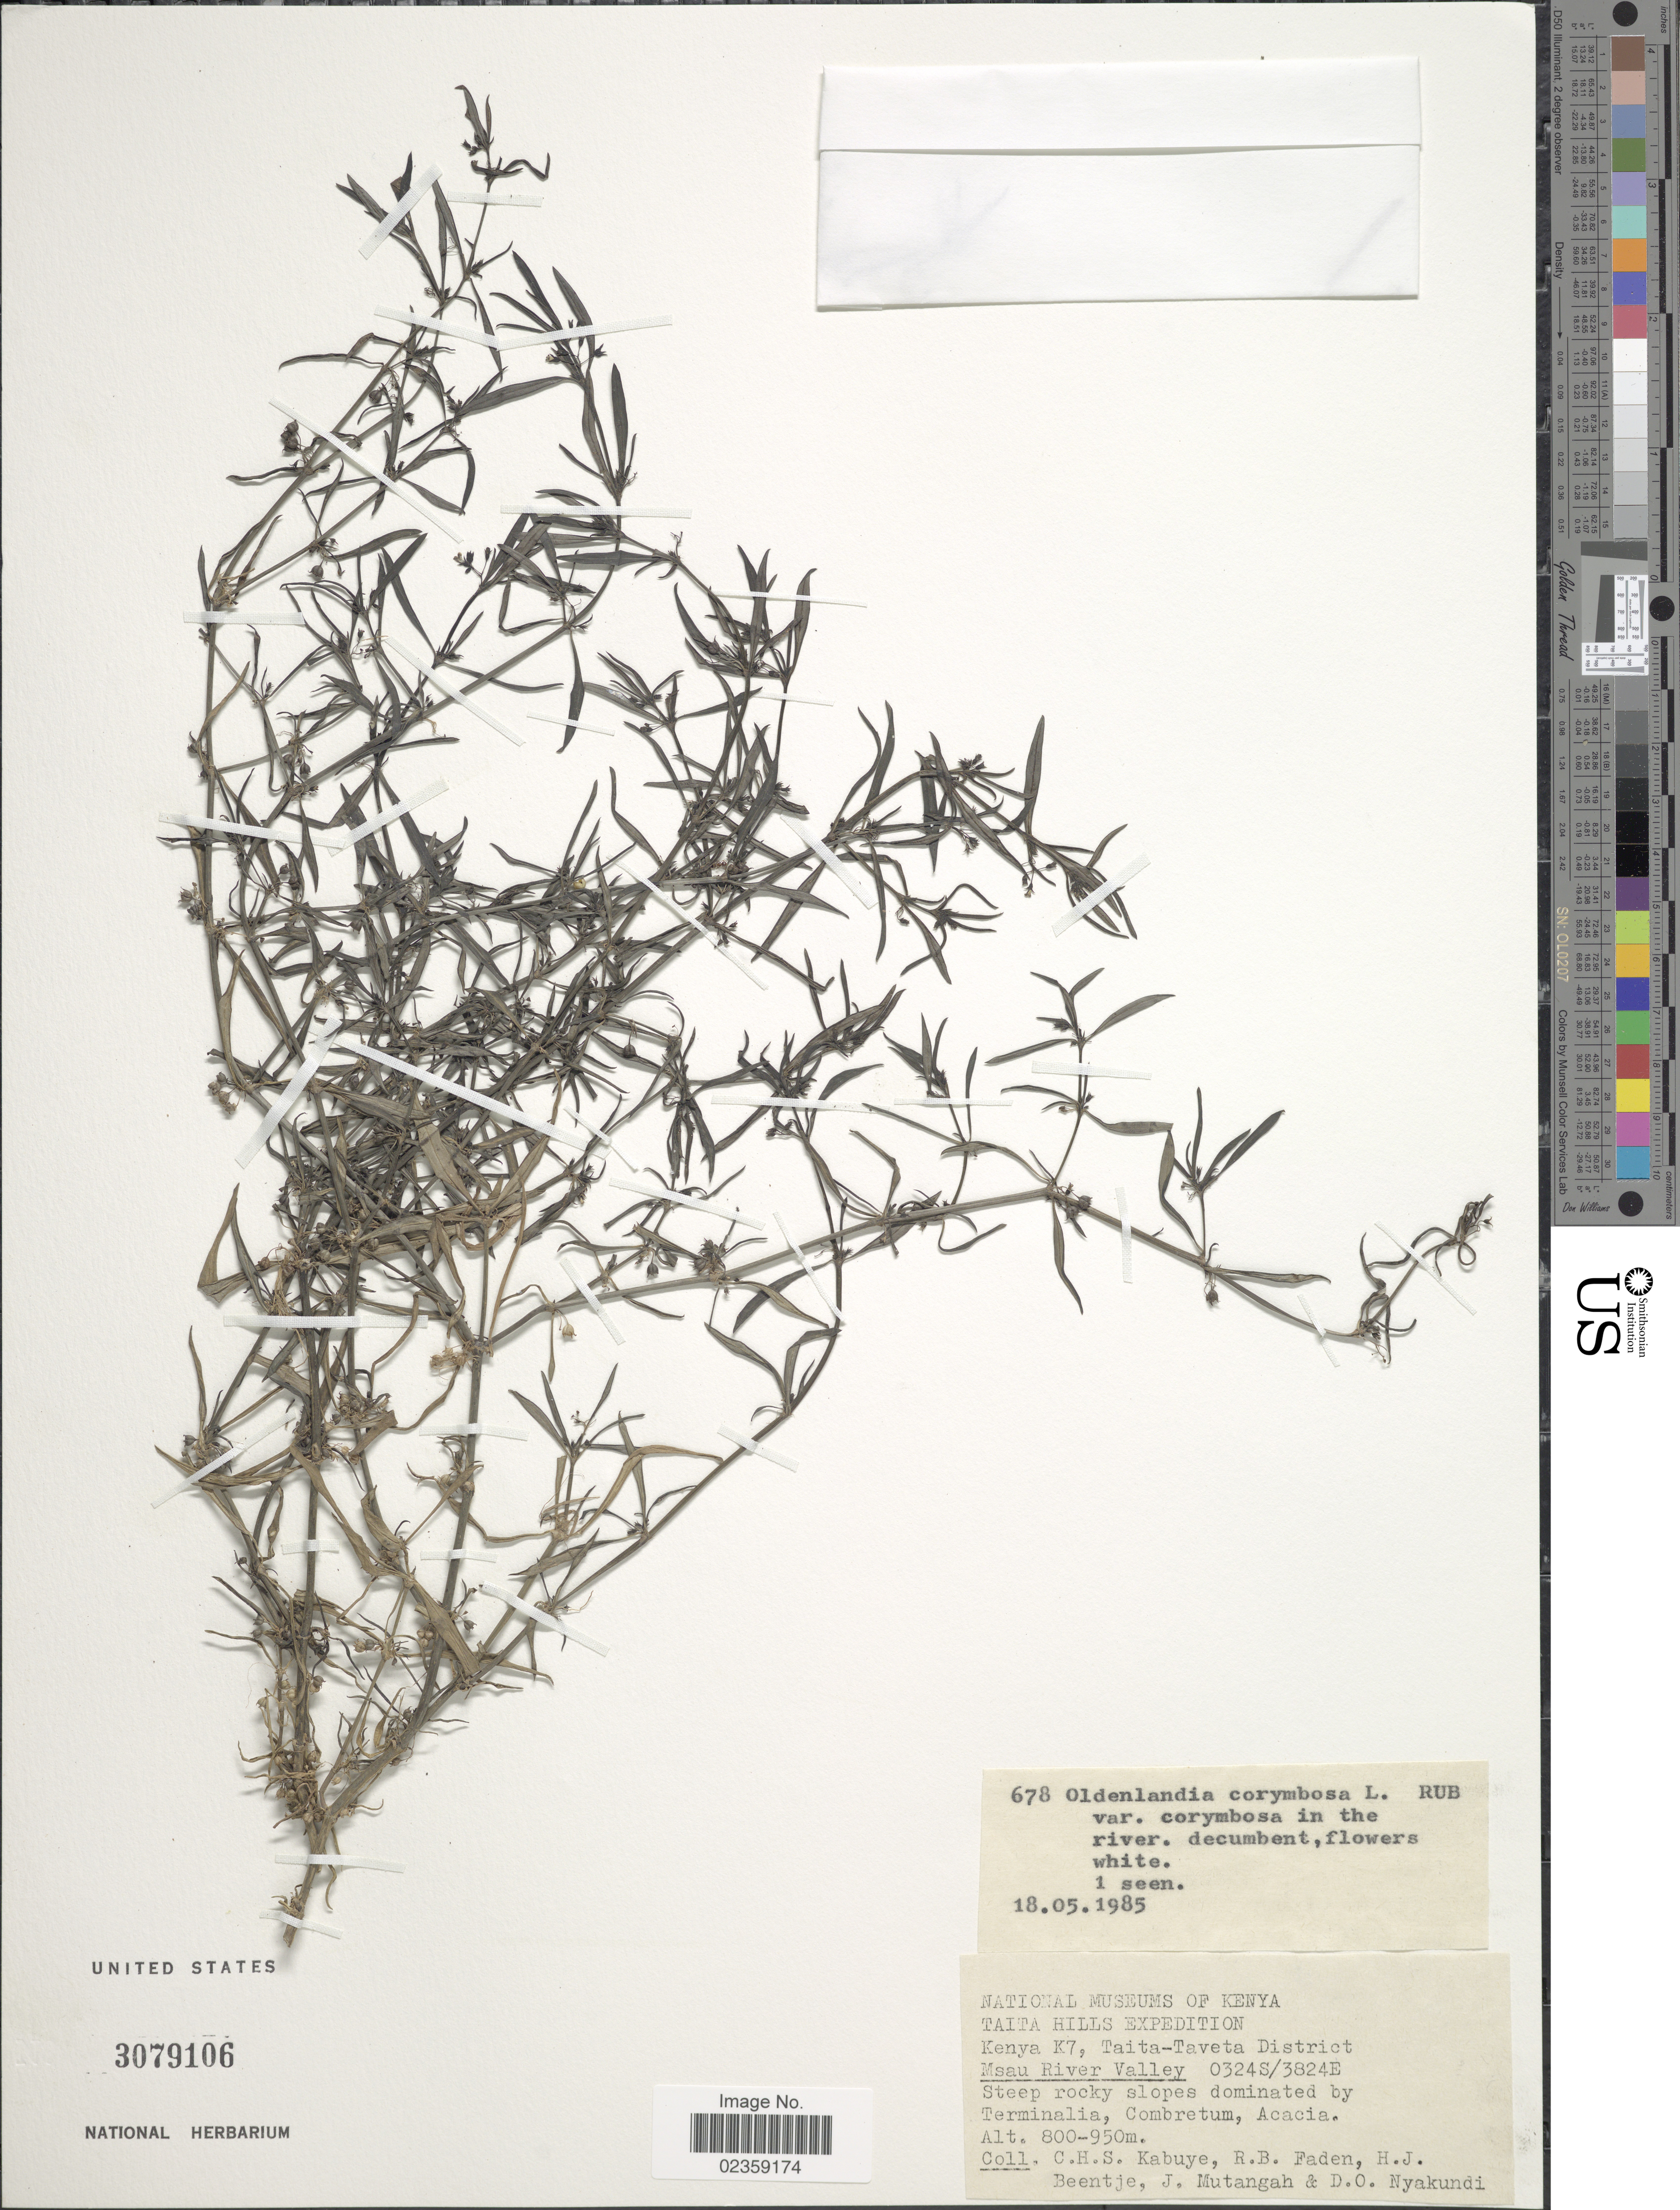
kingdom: Plantae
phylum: Tracheophyta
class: Magnoliopsida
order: Gentianales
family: Rubiaceae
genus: Oldenlandia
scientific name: Oldenlandia corymbosa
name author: L.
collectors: C. Kabuye, R. B. Faden, H. J. Beentje, J. Mutangah & D. Nyakundi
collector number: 678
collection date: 1985-05-18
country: Kenya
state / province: Taita Taveta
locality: Taita Hills. Kenya K7, Taita-Taveta District. Msau River Valley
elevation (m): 800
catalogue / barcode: US 3079106